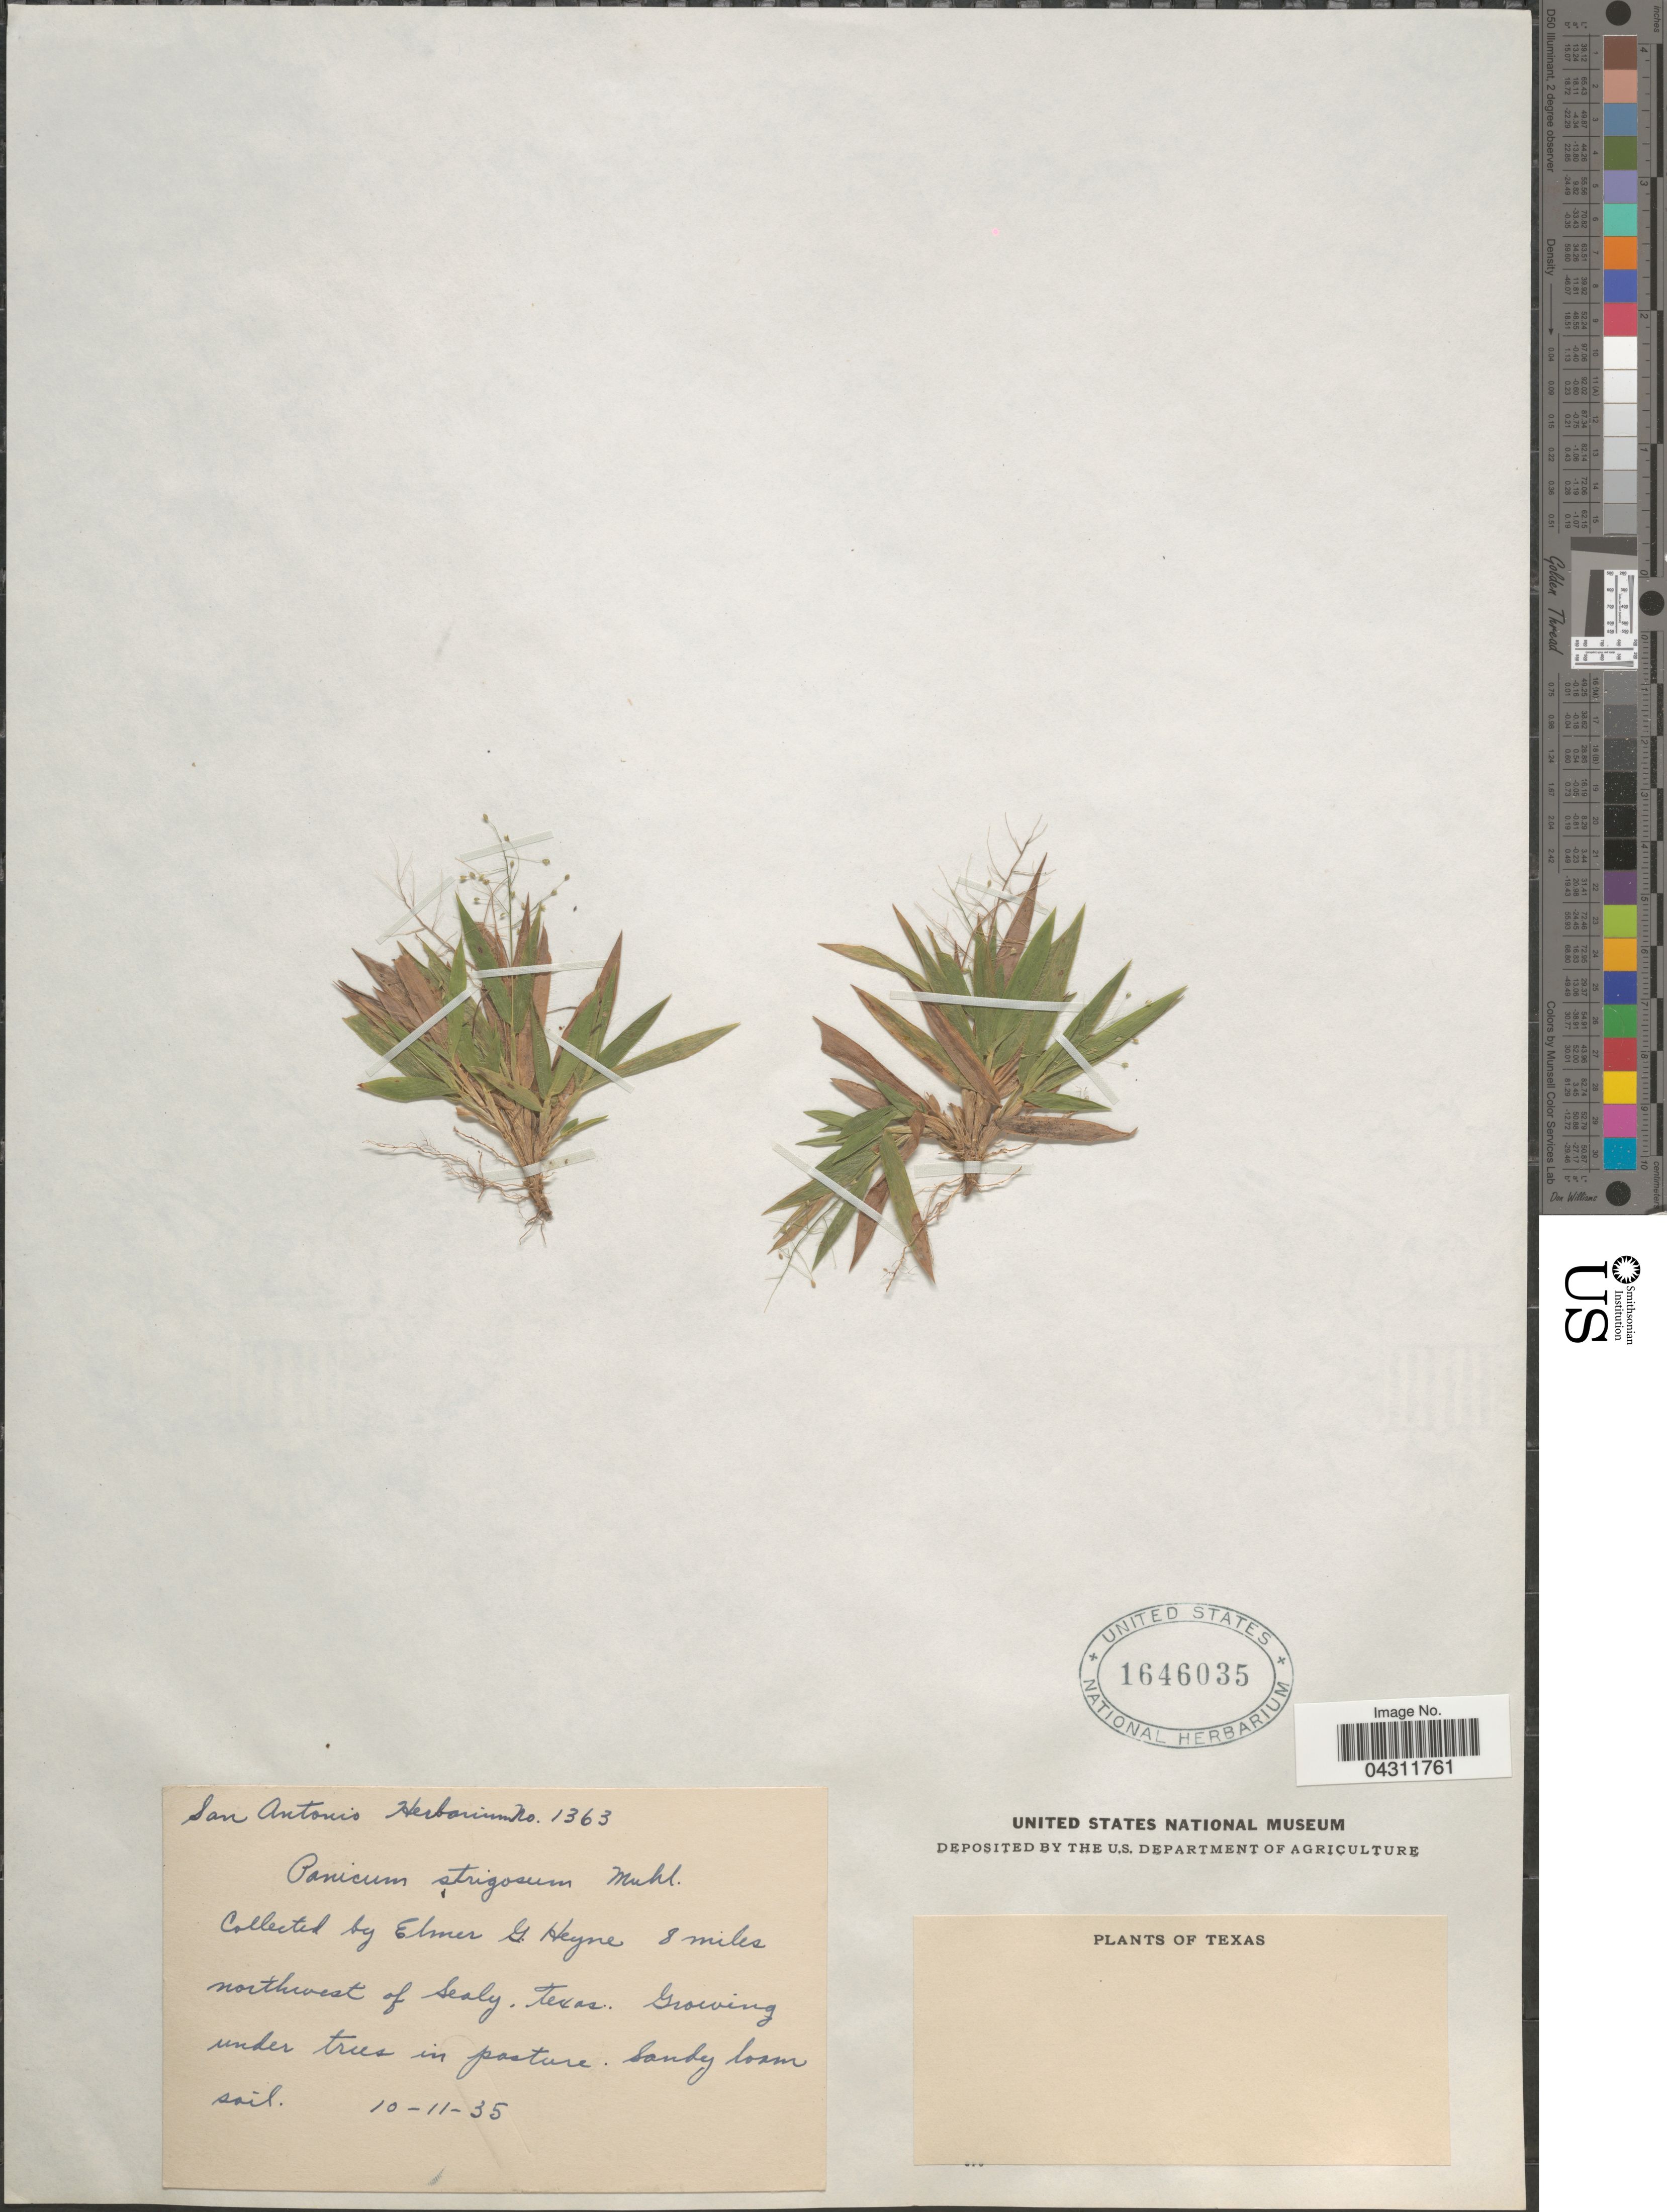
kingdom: Plantae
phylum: Tracheophyta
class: Liliopsida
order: Poales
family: Poaceae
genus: Dichanthelium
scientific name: Dichanthelium strigosum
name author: (Muhl. ex Elliott) Freckmann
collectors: E. Heyne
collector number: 1363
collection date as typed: Transcribed d/m/y: 11/10/35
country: United States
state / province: Texas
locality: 8 miles northwest of Sealy.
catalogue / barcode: US 1646035